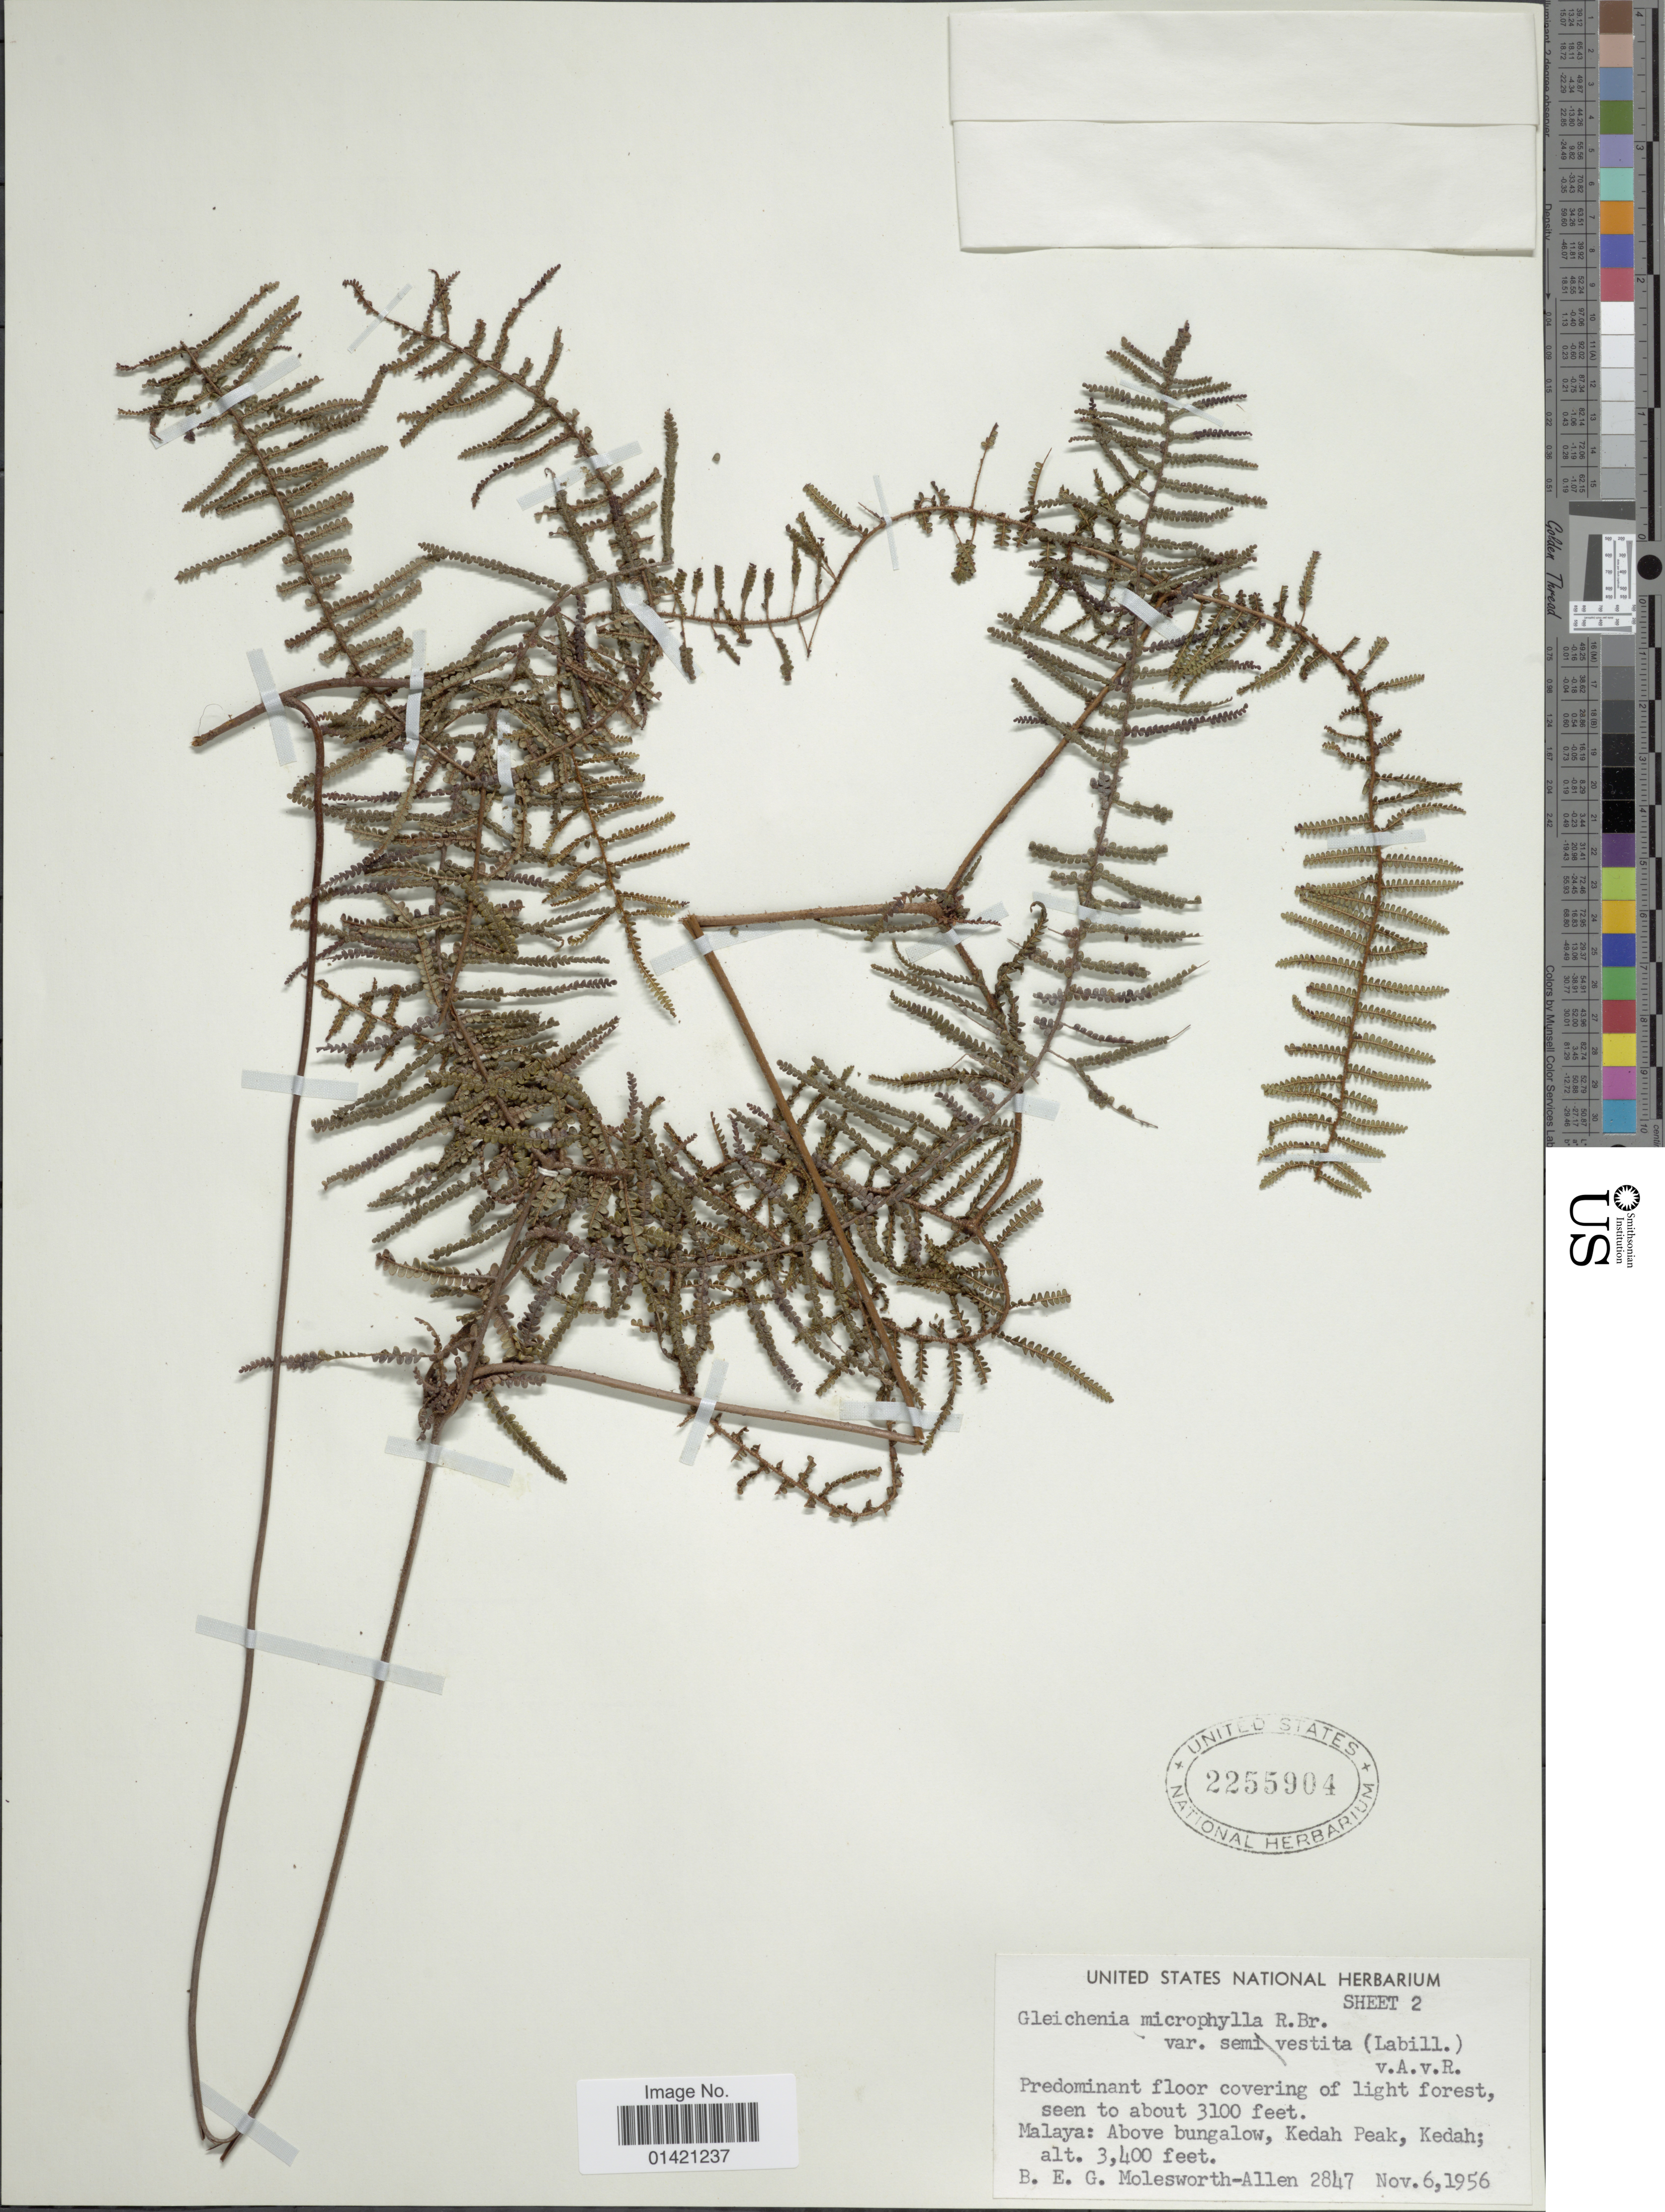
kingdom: Plantae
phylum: Tracheophyta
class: Polypodiopsida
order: Gleicheniales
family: Gleicheniaceae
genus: Gleichenia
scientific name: Gleichenia microphylla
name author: R. Br.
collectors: B. E. G. Molesworth-Allen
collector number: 2847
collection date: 1956-11-06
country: Malaysia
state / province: Kedah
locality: Malaya: Above bungalow, Kedah Peak.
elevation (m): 1036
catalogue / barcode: US 2255904